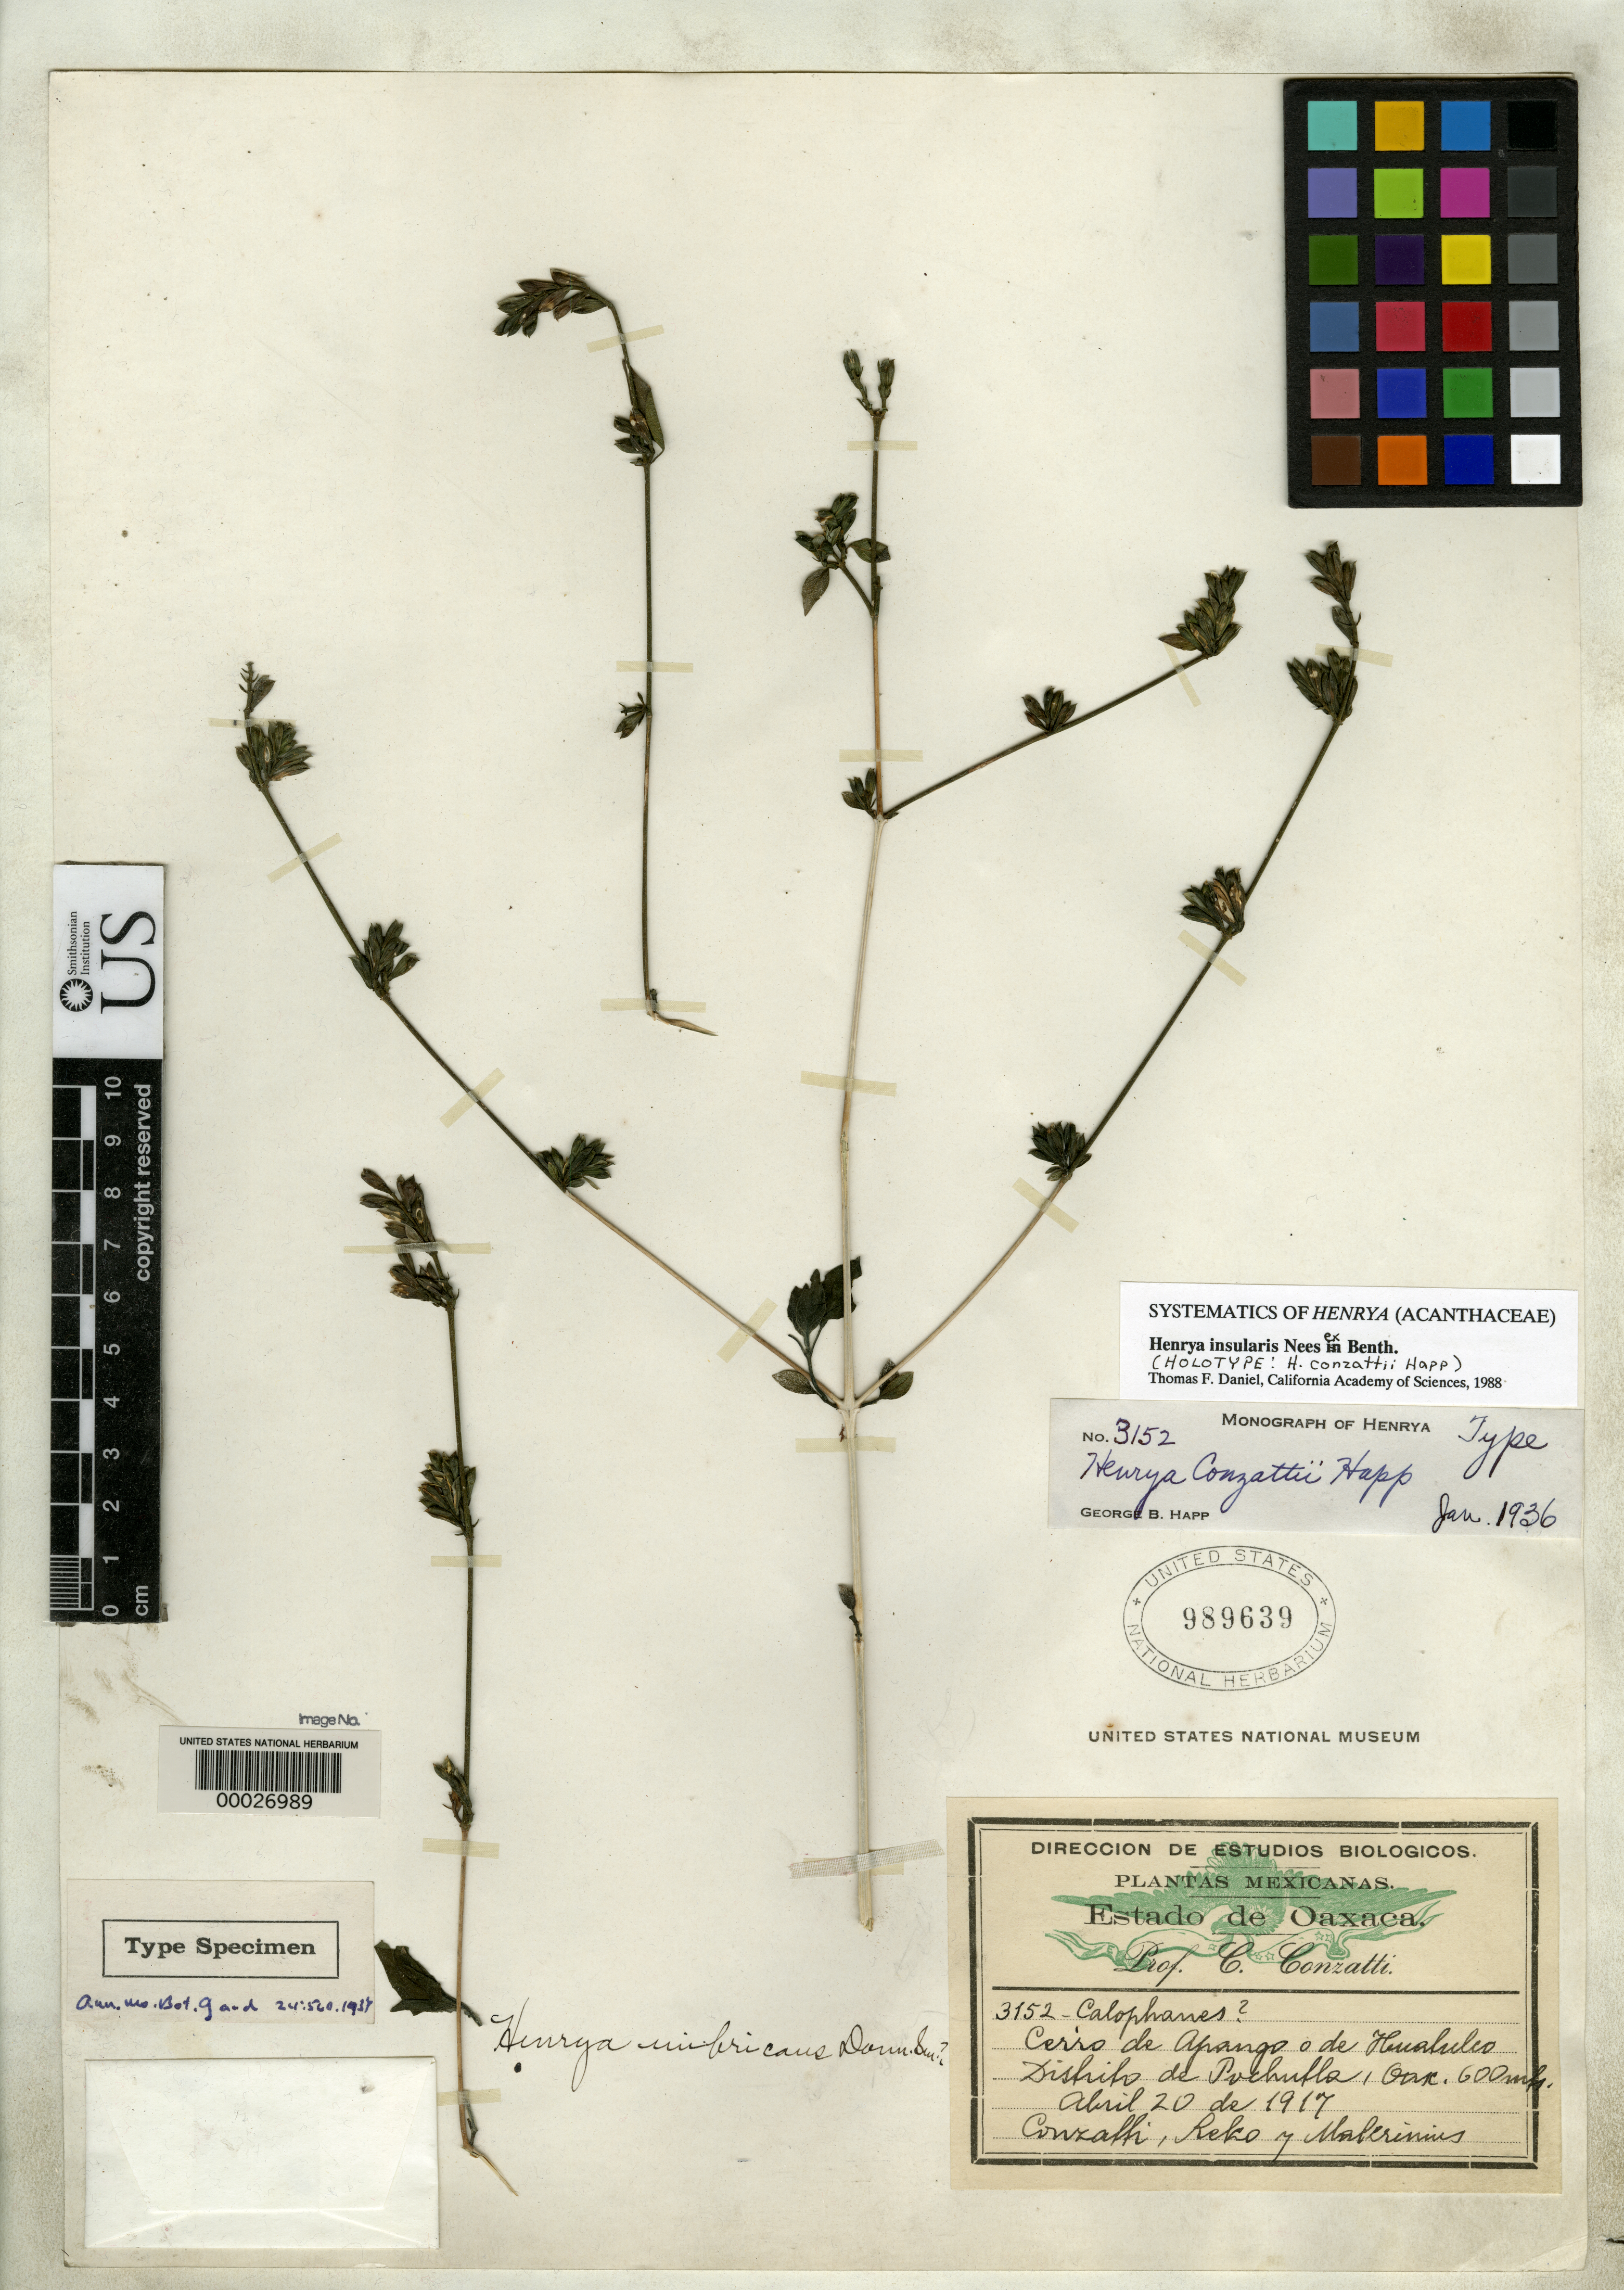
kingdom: Plantae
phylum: Tracheophyta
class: Magnoliopsida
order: Lamiales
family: Acanthaceae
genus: Henrya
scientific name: Henrya conzattii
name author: Happ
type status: Holotype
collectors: C. Conzatti, B. P. Reko & E. Makrinius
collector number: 3152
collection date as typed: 20 Apr 1917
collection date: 1917-04-20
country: Mexico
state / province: Oaxaca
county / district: Pochullo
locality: Cerrode Apango de Hualco.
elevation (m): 600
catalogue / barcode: US 989639